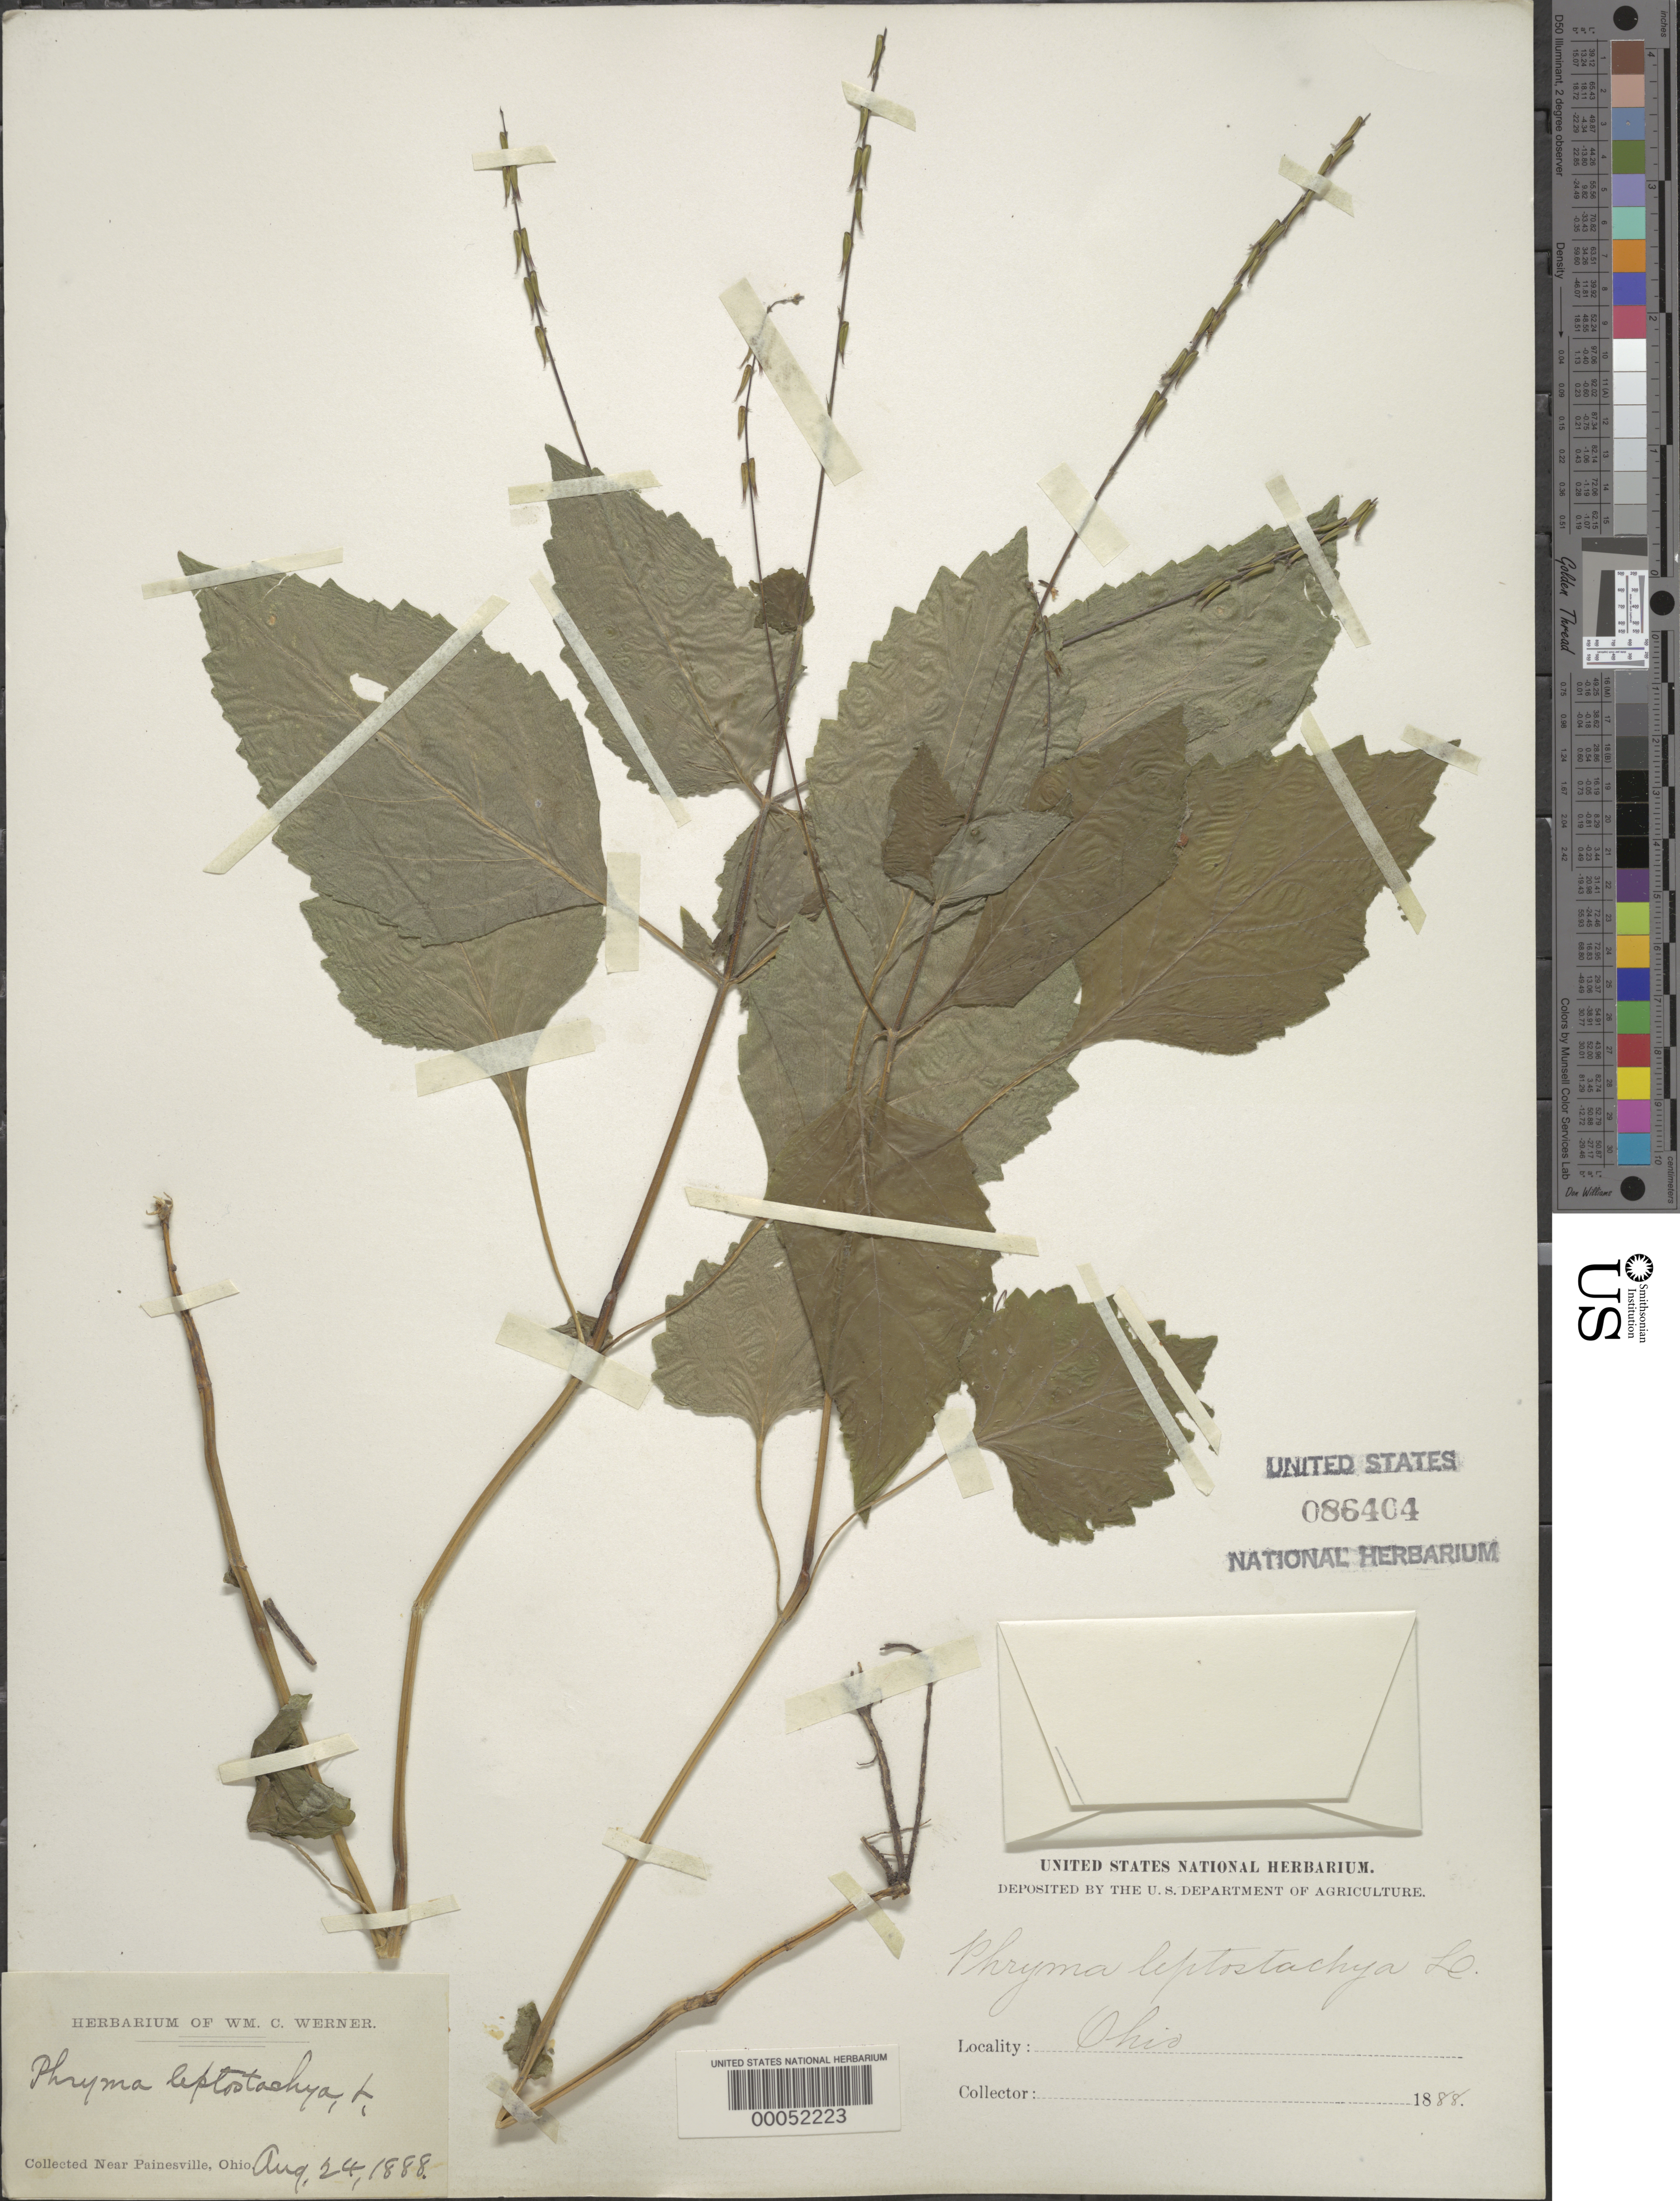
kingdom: Plantae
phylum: Tracheophyta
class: Magnoliopsida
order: Lamiales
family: Phrymaceae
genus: Phryma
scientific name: Phryma leptostachya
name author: L.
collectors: W. Werner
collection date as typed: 24 Aug 1888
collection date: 1888-08-24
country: United States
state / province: Ohio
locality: Near painesville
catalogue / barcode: US 86404